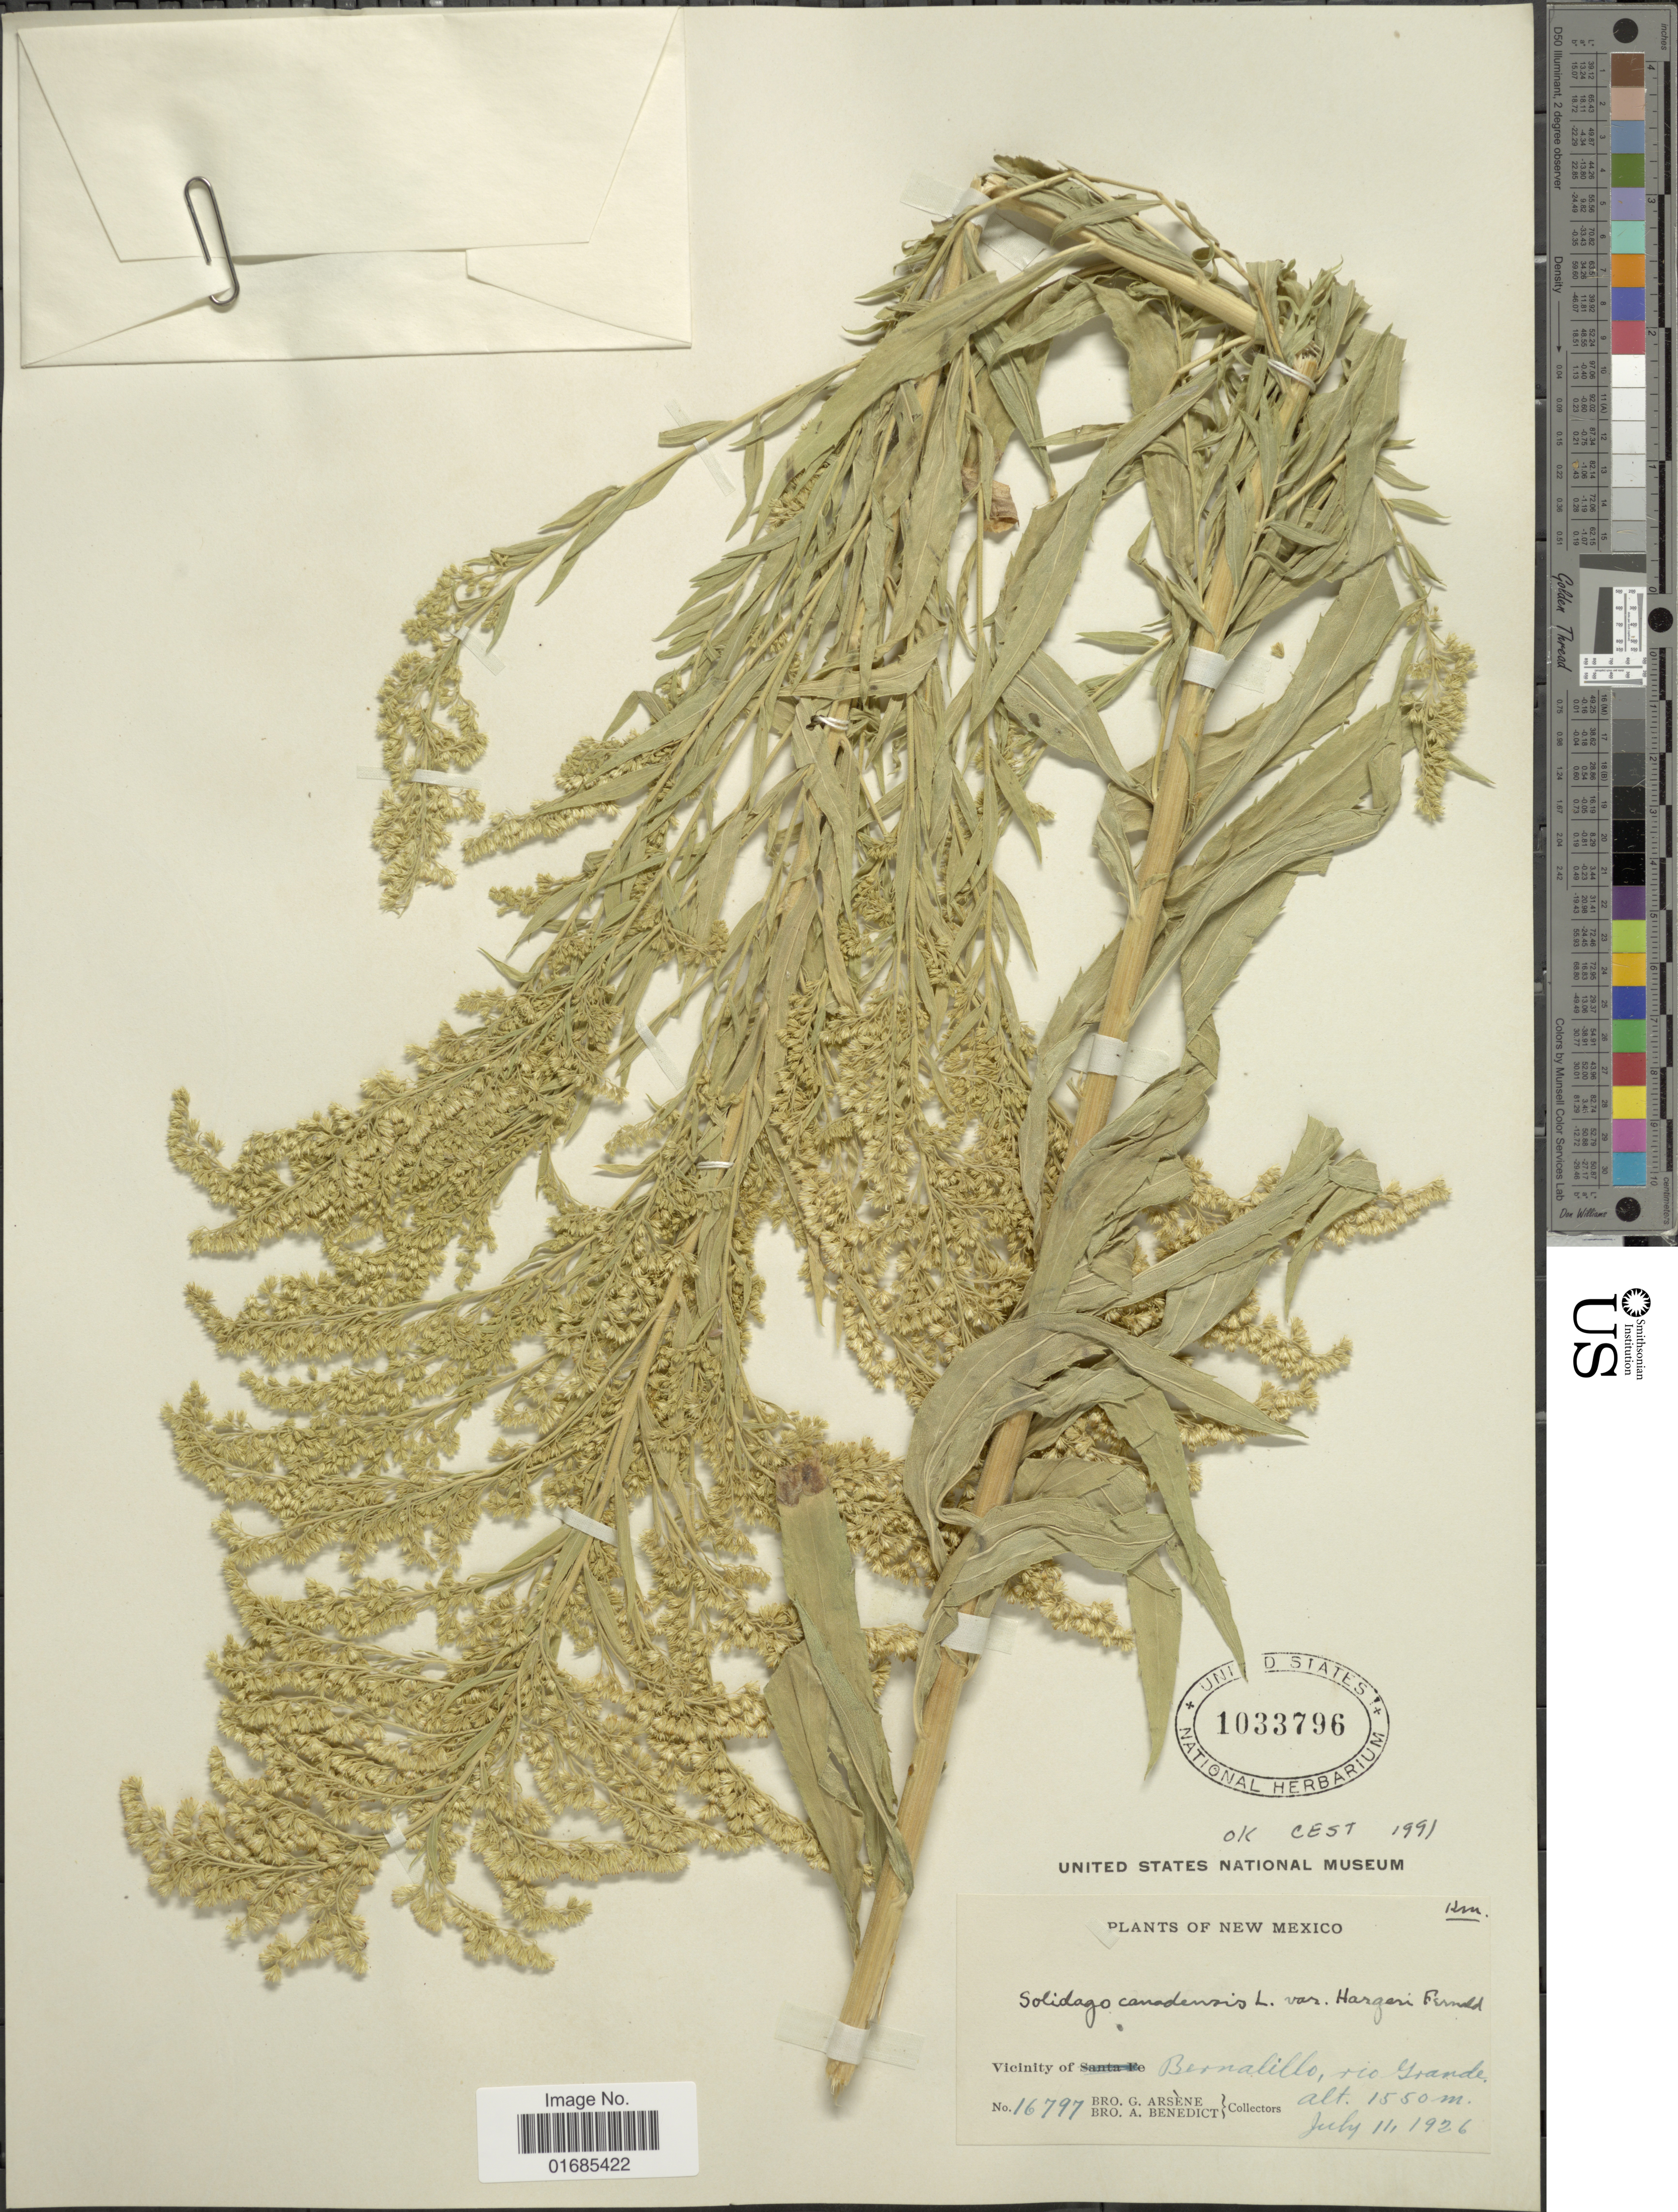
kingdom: Plantae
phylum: Tracheophyta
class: Magnoliopsida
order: Asterales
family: Asteraceae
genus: Solidago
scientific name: Solidago canadensis var. salebrosa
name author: (Piper) M.E. Jones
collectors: Bro. G. Arsène & B. Ayers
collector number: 16797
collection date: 1926-07-11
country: United States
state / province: New Mexico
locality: Vicinity of Bernalillo, rio Grande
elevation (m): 1550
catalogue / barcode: US 1033796